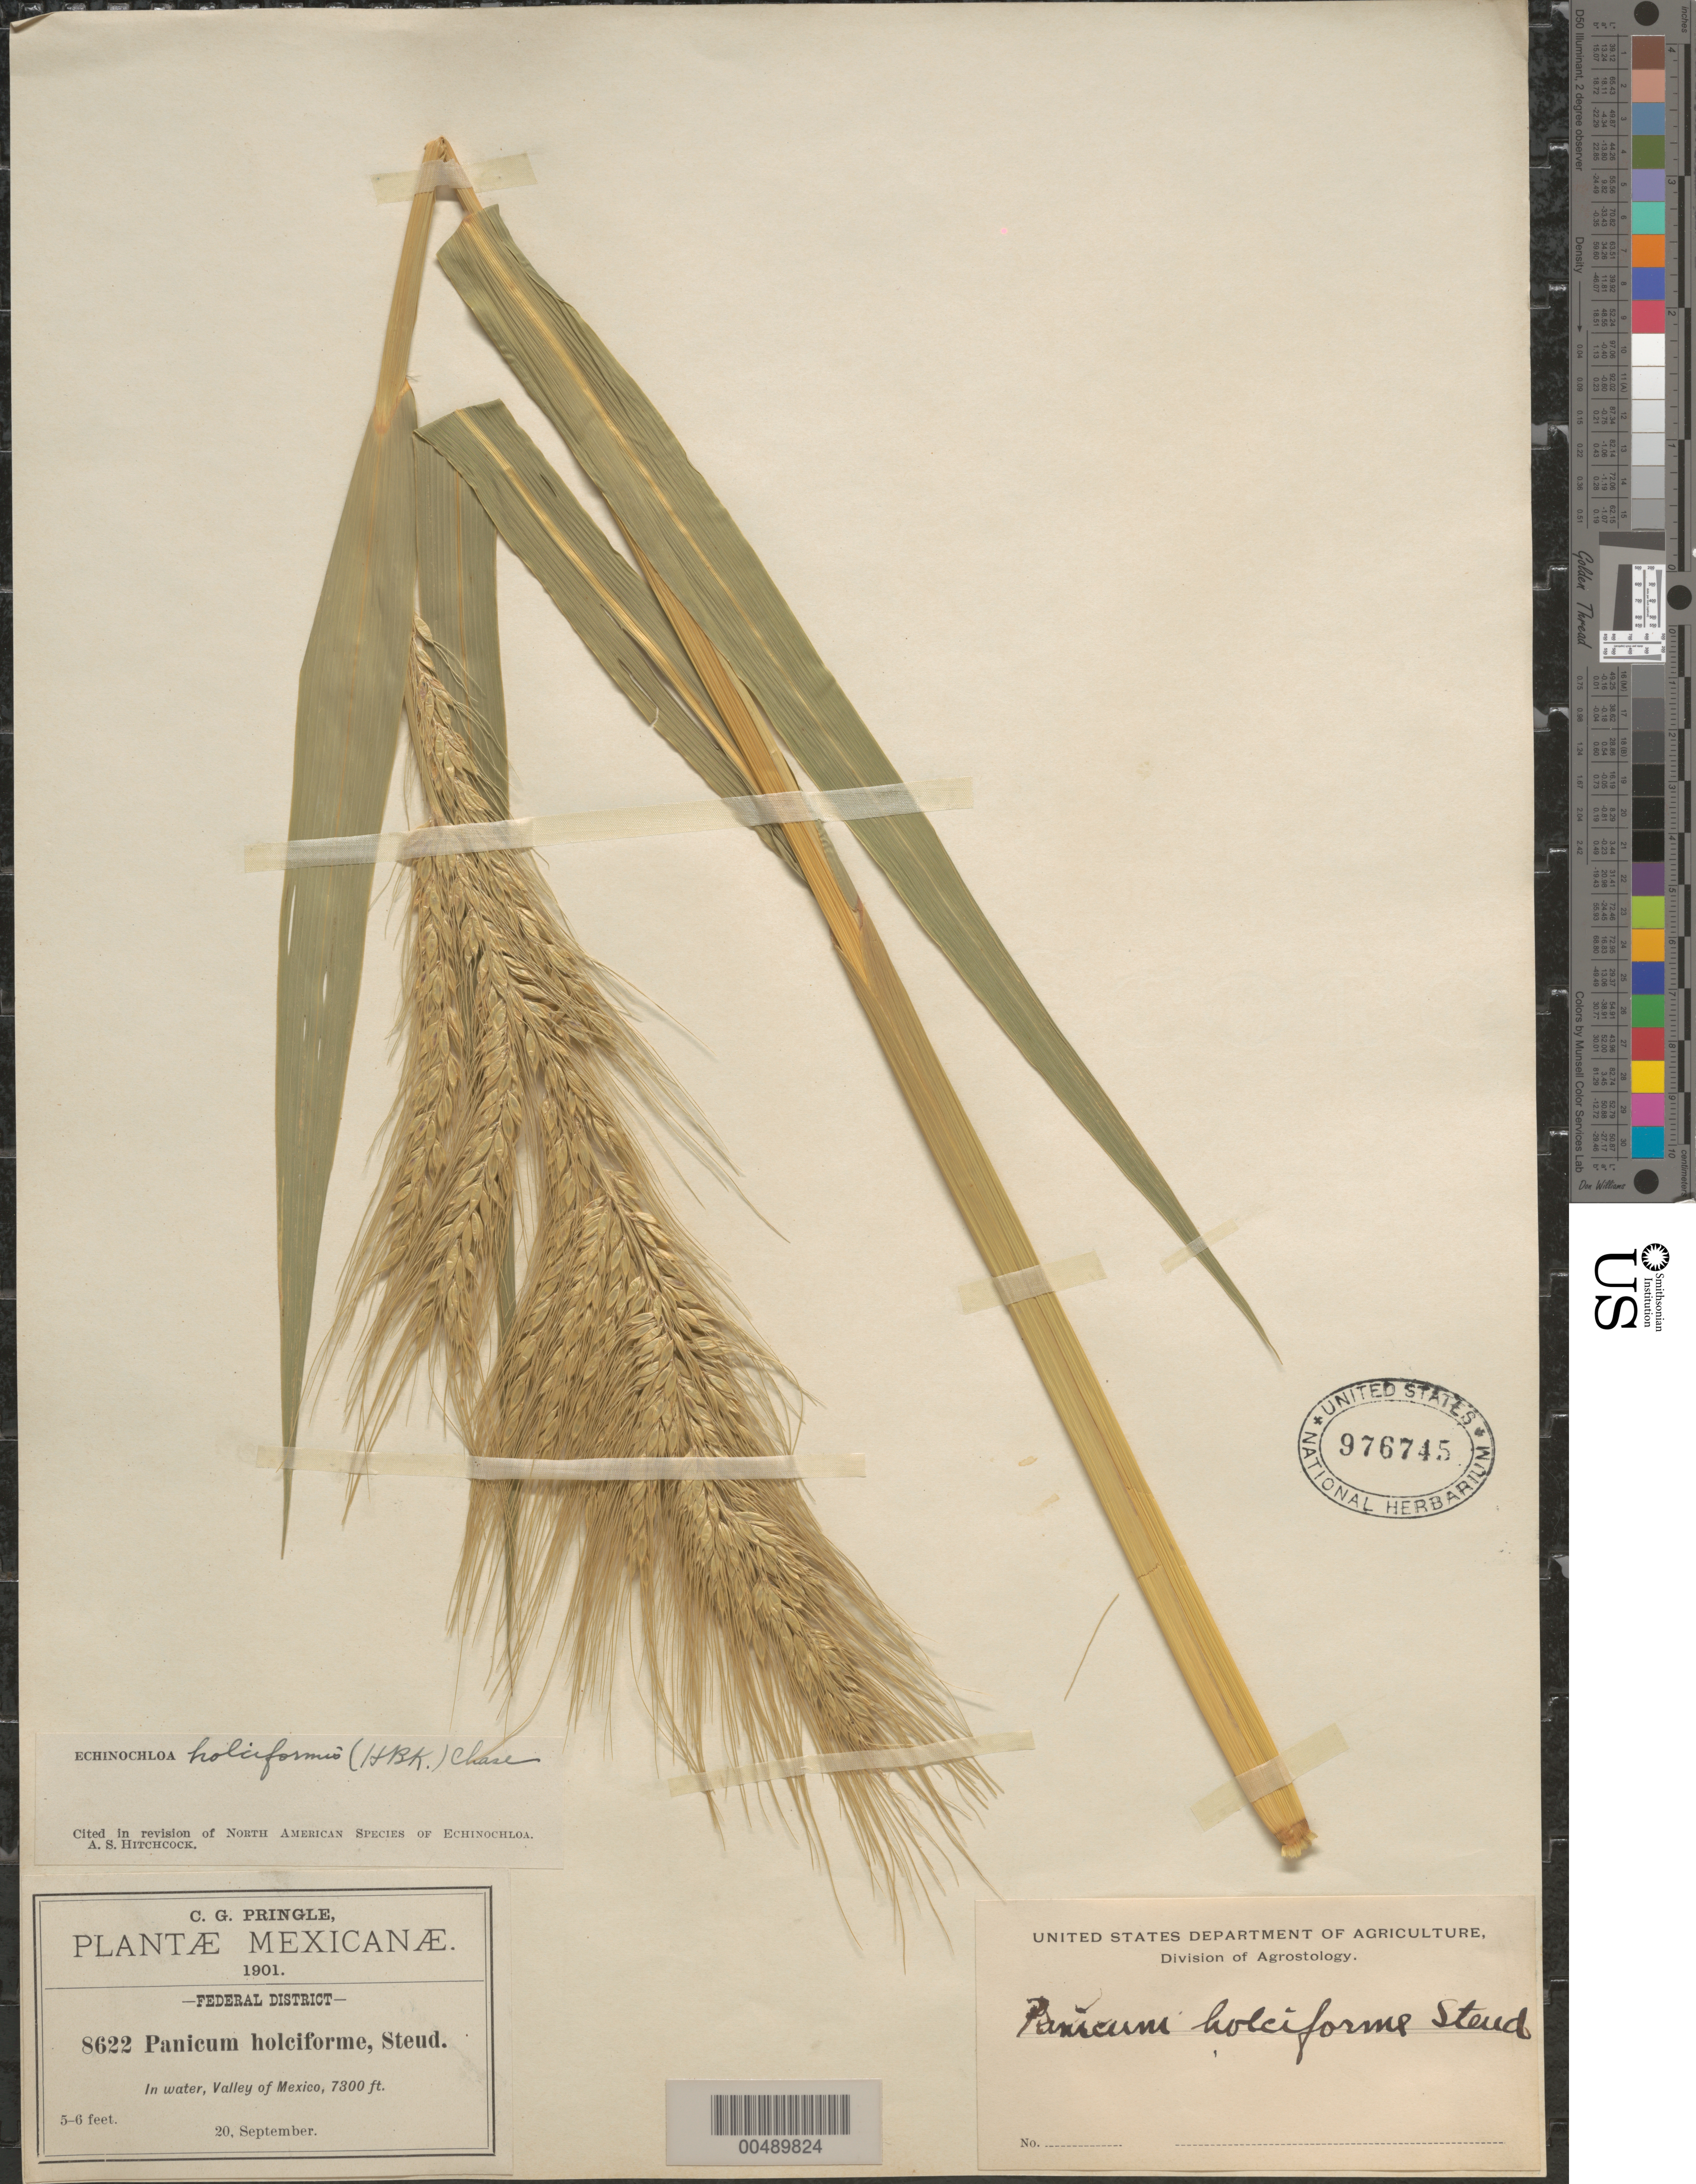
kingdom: Plantae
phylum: Tracheophyta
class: Liliopsida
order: Poales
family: Poaceae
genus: Echinochloa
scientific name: Echinochloa holciformis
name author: (Kunth) Chase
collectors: C. G. Pringle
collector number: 8622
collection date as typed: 20 Sep 1901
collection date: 1901-09-20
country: Mexico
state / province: Distrito Federal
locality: Valley of Mexico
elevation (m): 2225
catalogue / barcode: US 976745